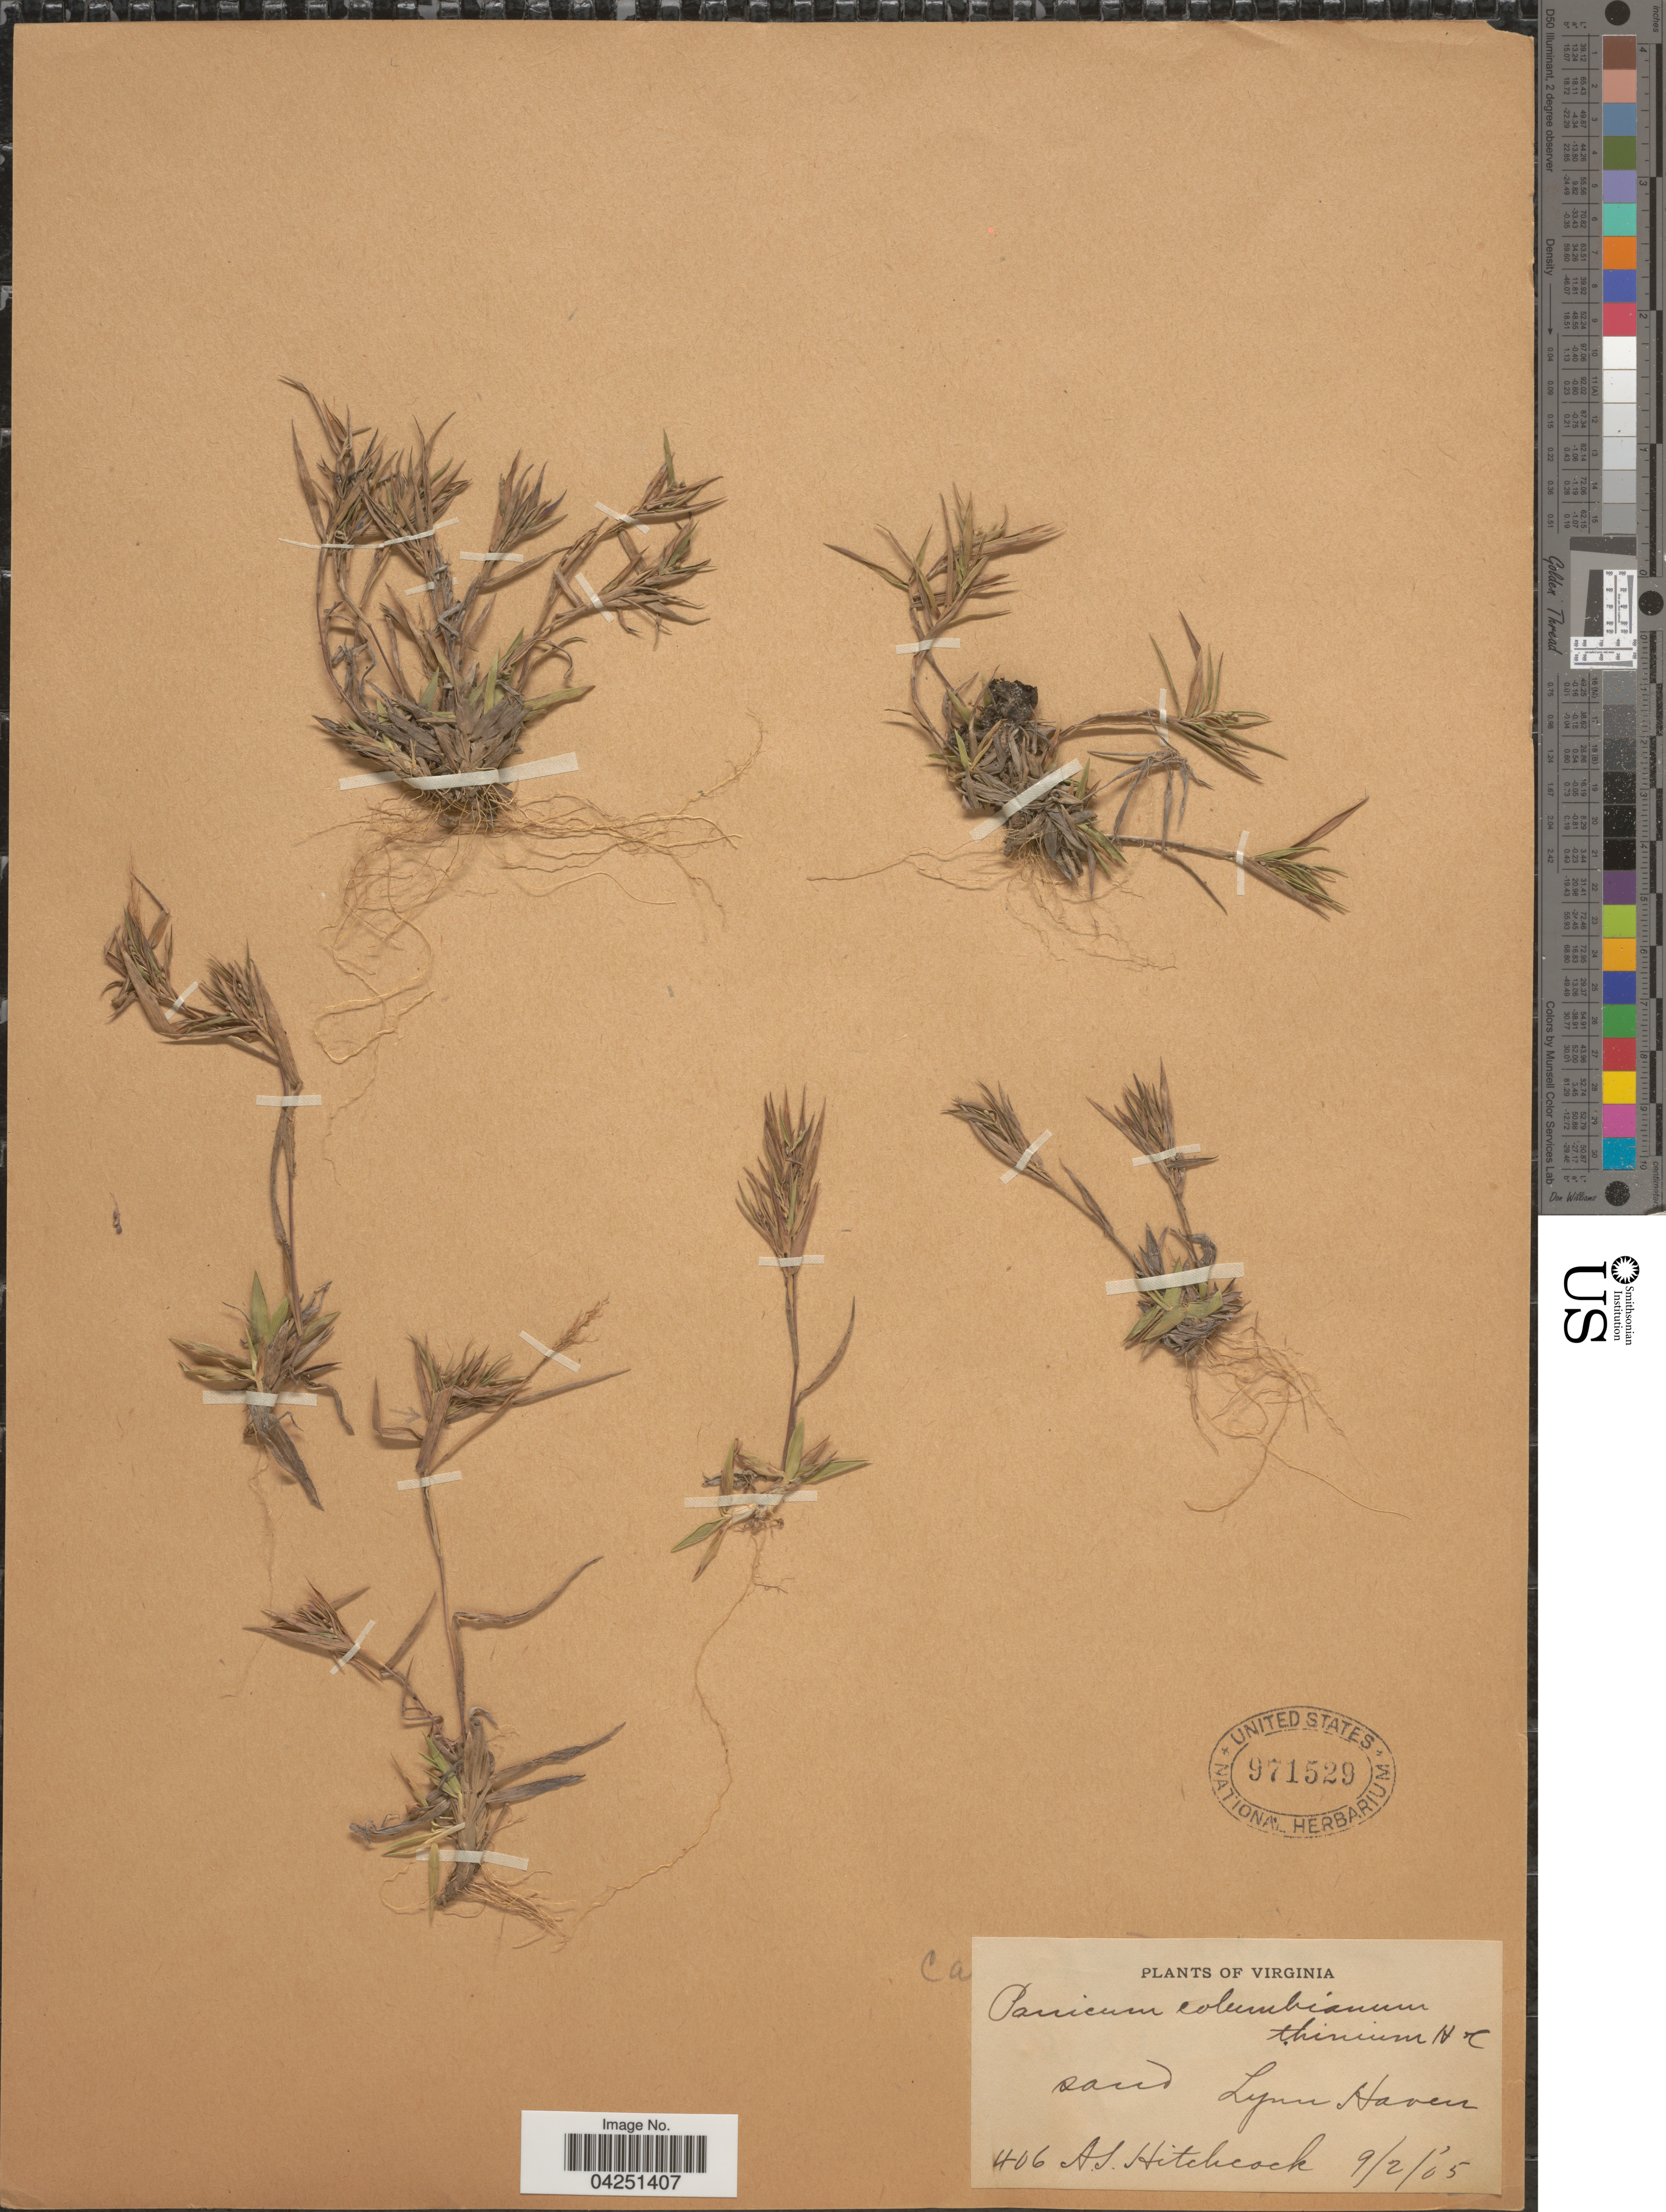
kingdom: Plantae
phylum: Tracheophyta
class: Liliopsida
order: Poales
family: Poaceae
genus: Dichanthelium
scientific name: Dichanthelium acuminatum var. acuminatum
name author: (Sw.) Gould & C.A. Clark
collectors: A. S. Hitchcock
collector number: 406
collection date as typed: Transcribed d/m/y: 2/9/5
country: United States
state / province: Virginia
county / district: City of Virginia Beach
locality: Sand. Lynnhaven.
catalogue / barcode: US 971529